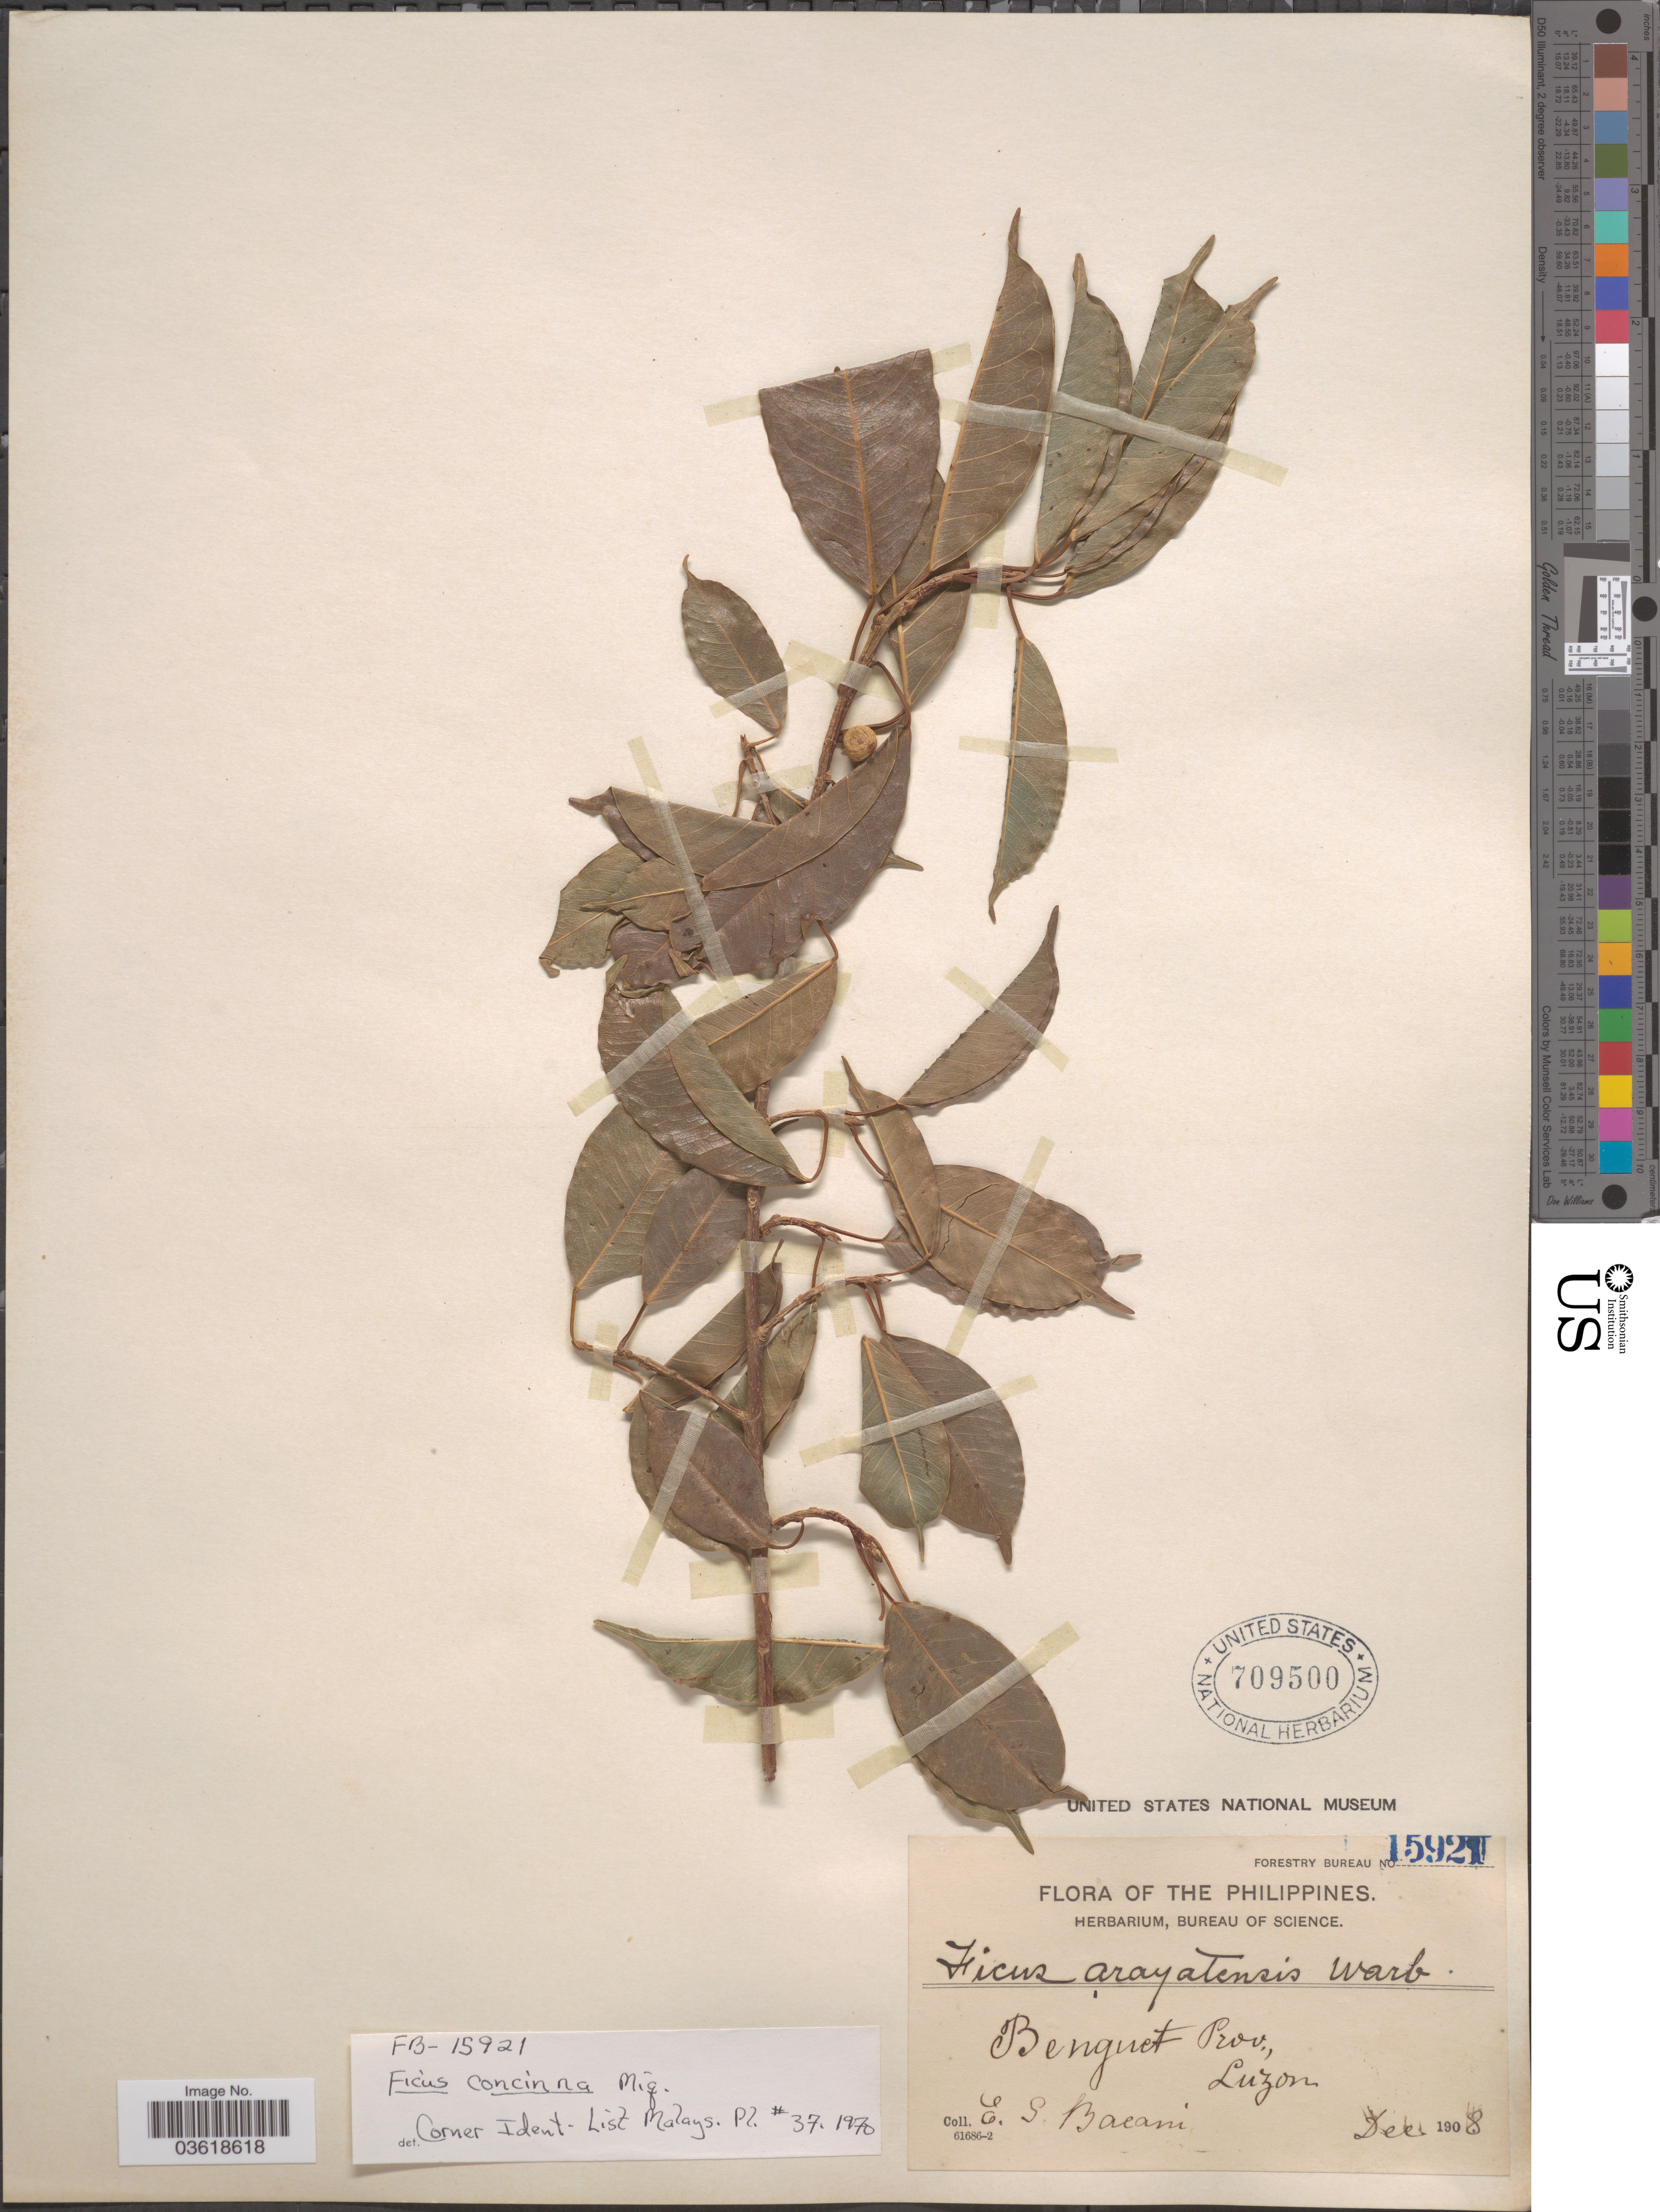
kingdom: Plantae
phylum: Tracheophyta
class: Magnoliopsida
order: Rosales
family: Moraceae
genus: Ficus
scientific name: Ficus concinna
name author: Miq.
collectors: E. Bacani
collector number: Forestry Bureau 15921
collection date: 1908-12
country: Philippines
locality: Benguet Prov., Luzon.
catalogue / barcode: US 709500